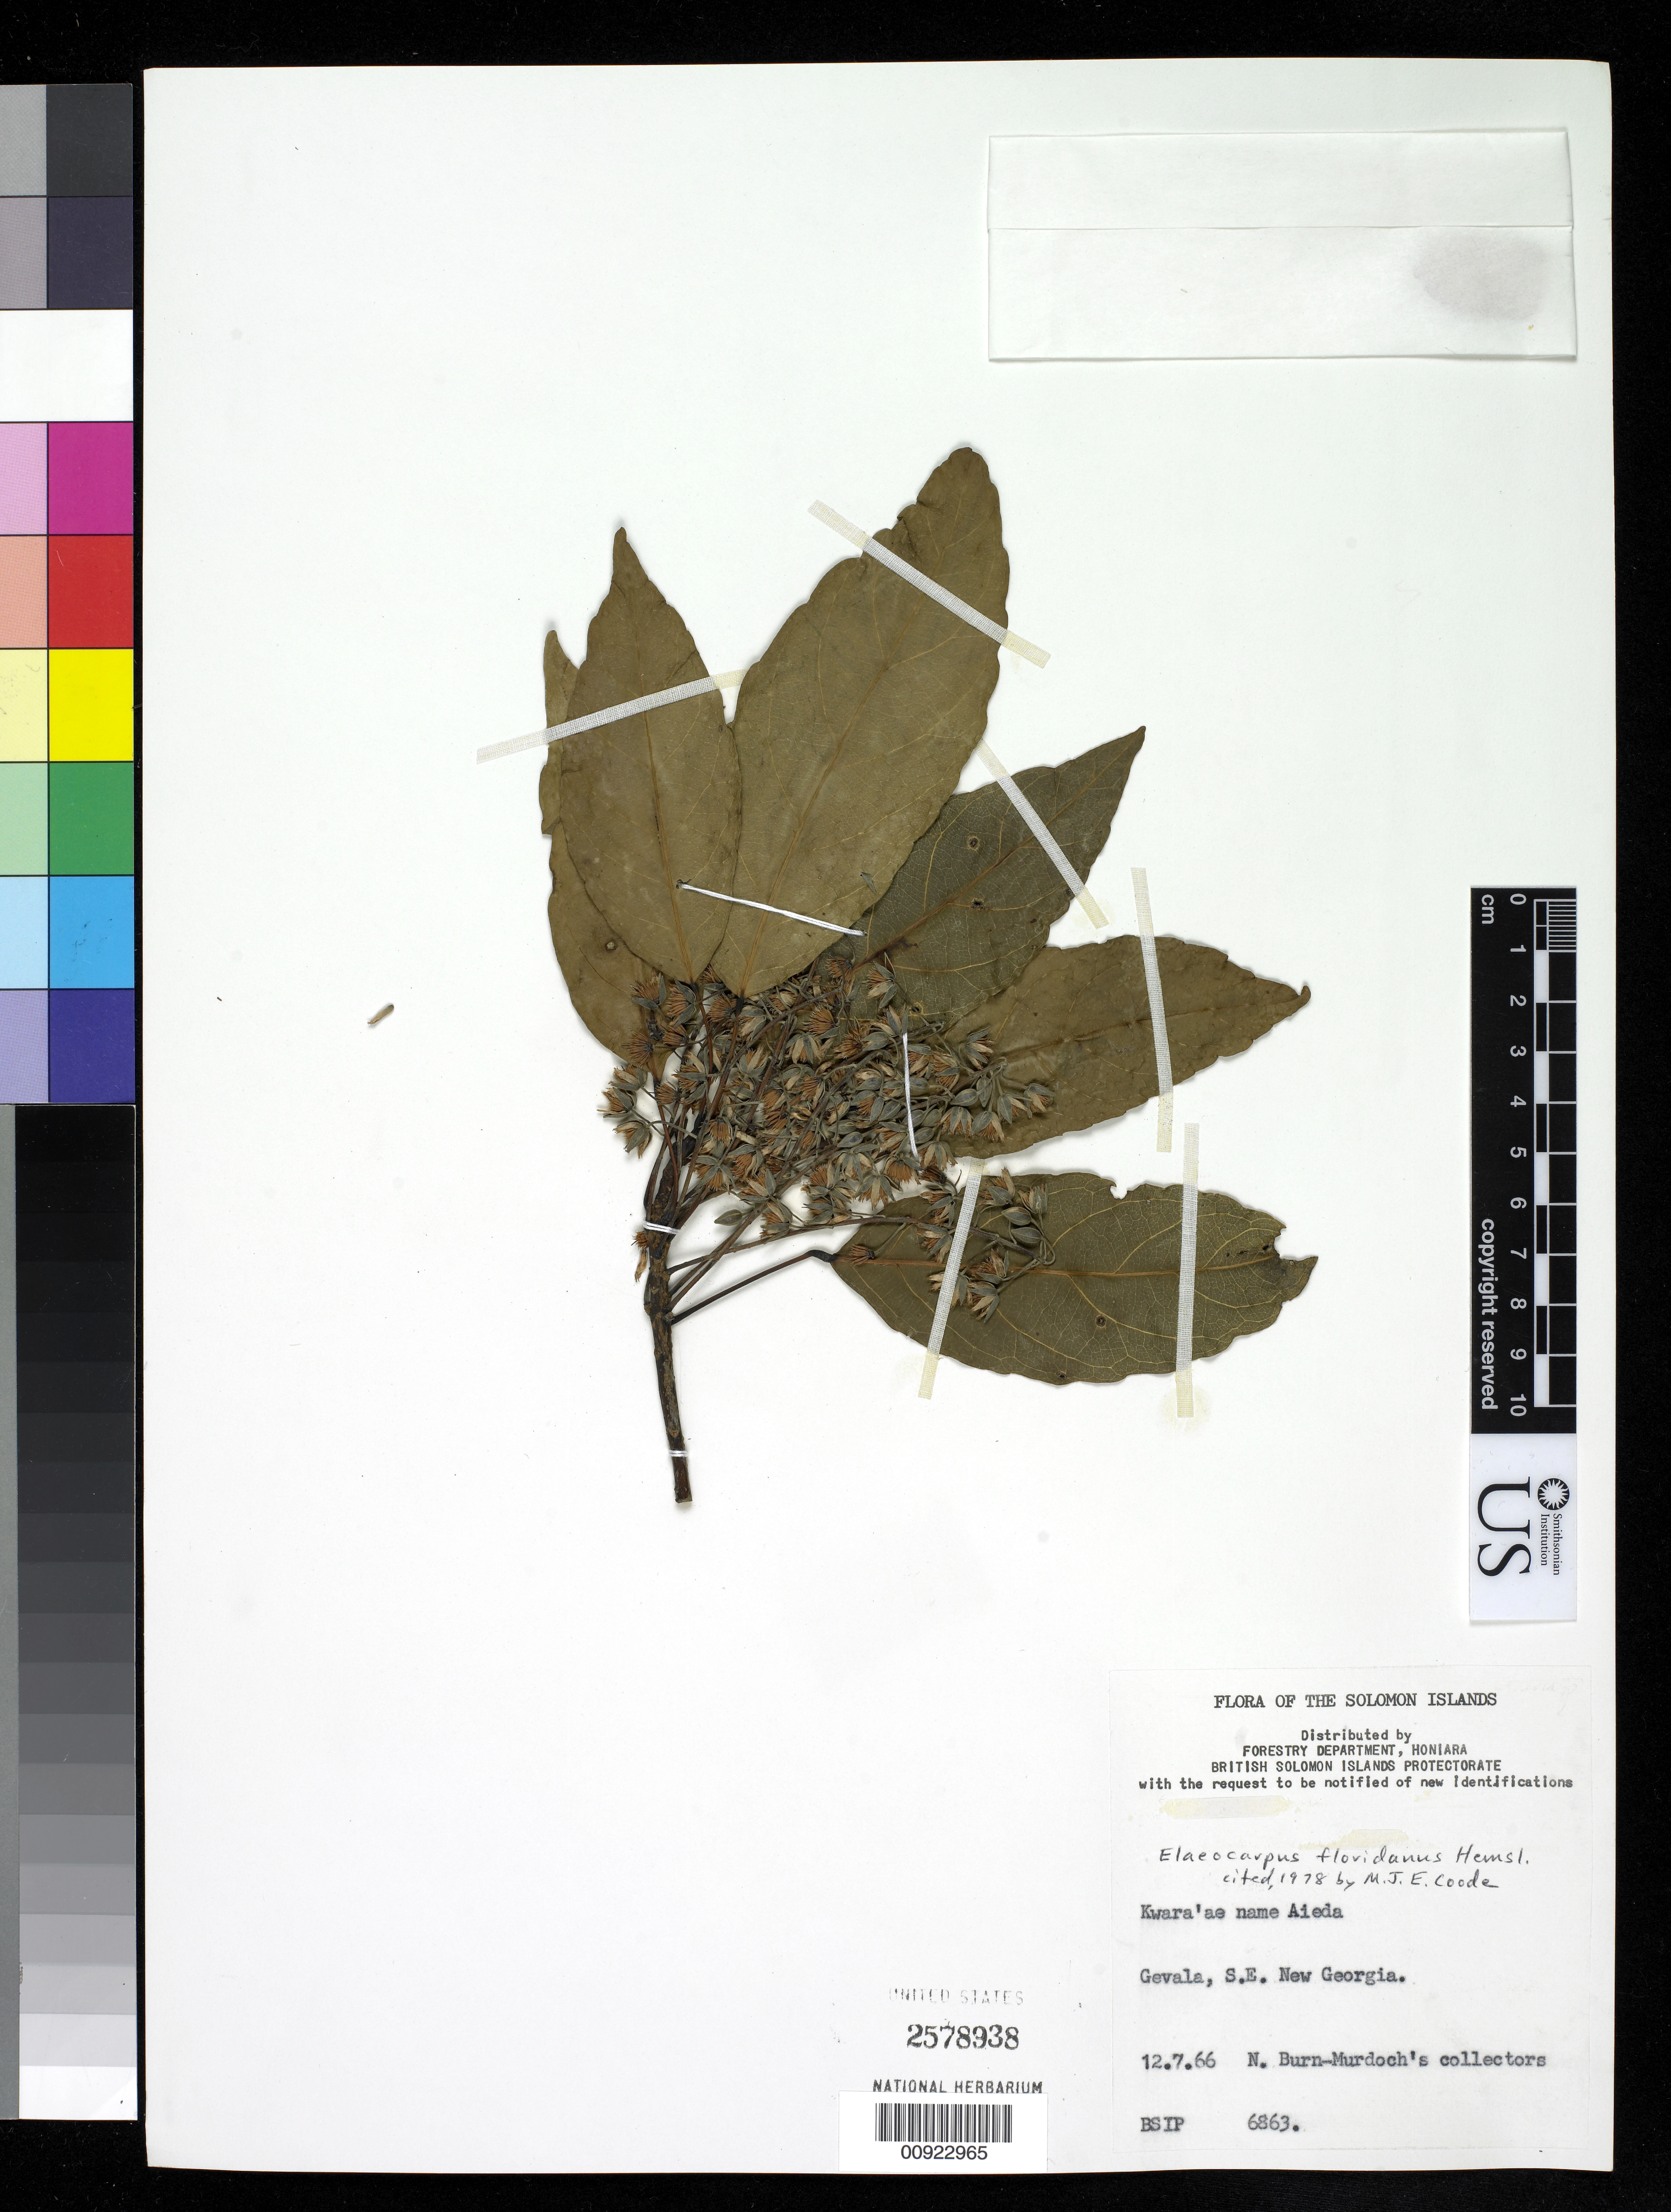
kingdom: Plantae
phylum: Tracheophyta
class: Magnoliopsida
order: Oxalidales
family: Elaeocarpaceae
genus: Elaeocarpus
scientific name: Elaeocarpus floridanus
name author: Hemsl.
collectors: N. Burn-Murdoch's collectors & et al.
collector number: BSIP 6863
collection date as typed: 12 Jul 1966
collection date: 1966-07-12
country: Solomon Islands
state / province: Western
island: New Georgia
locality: Gevala, SE New Georgia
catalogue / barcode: US 2578938